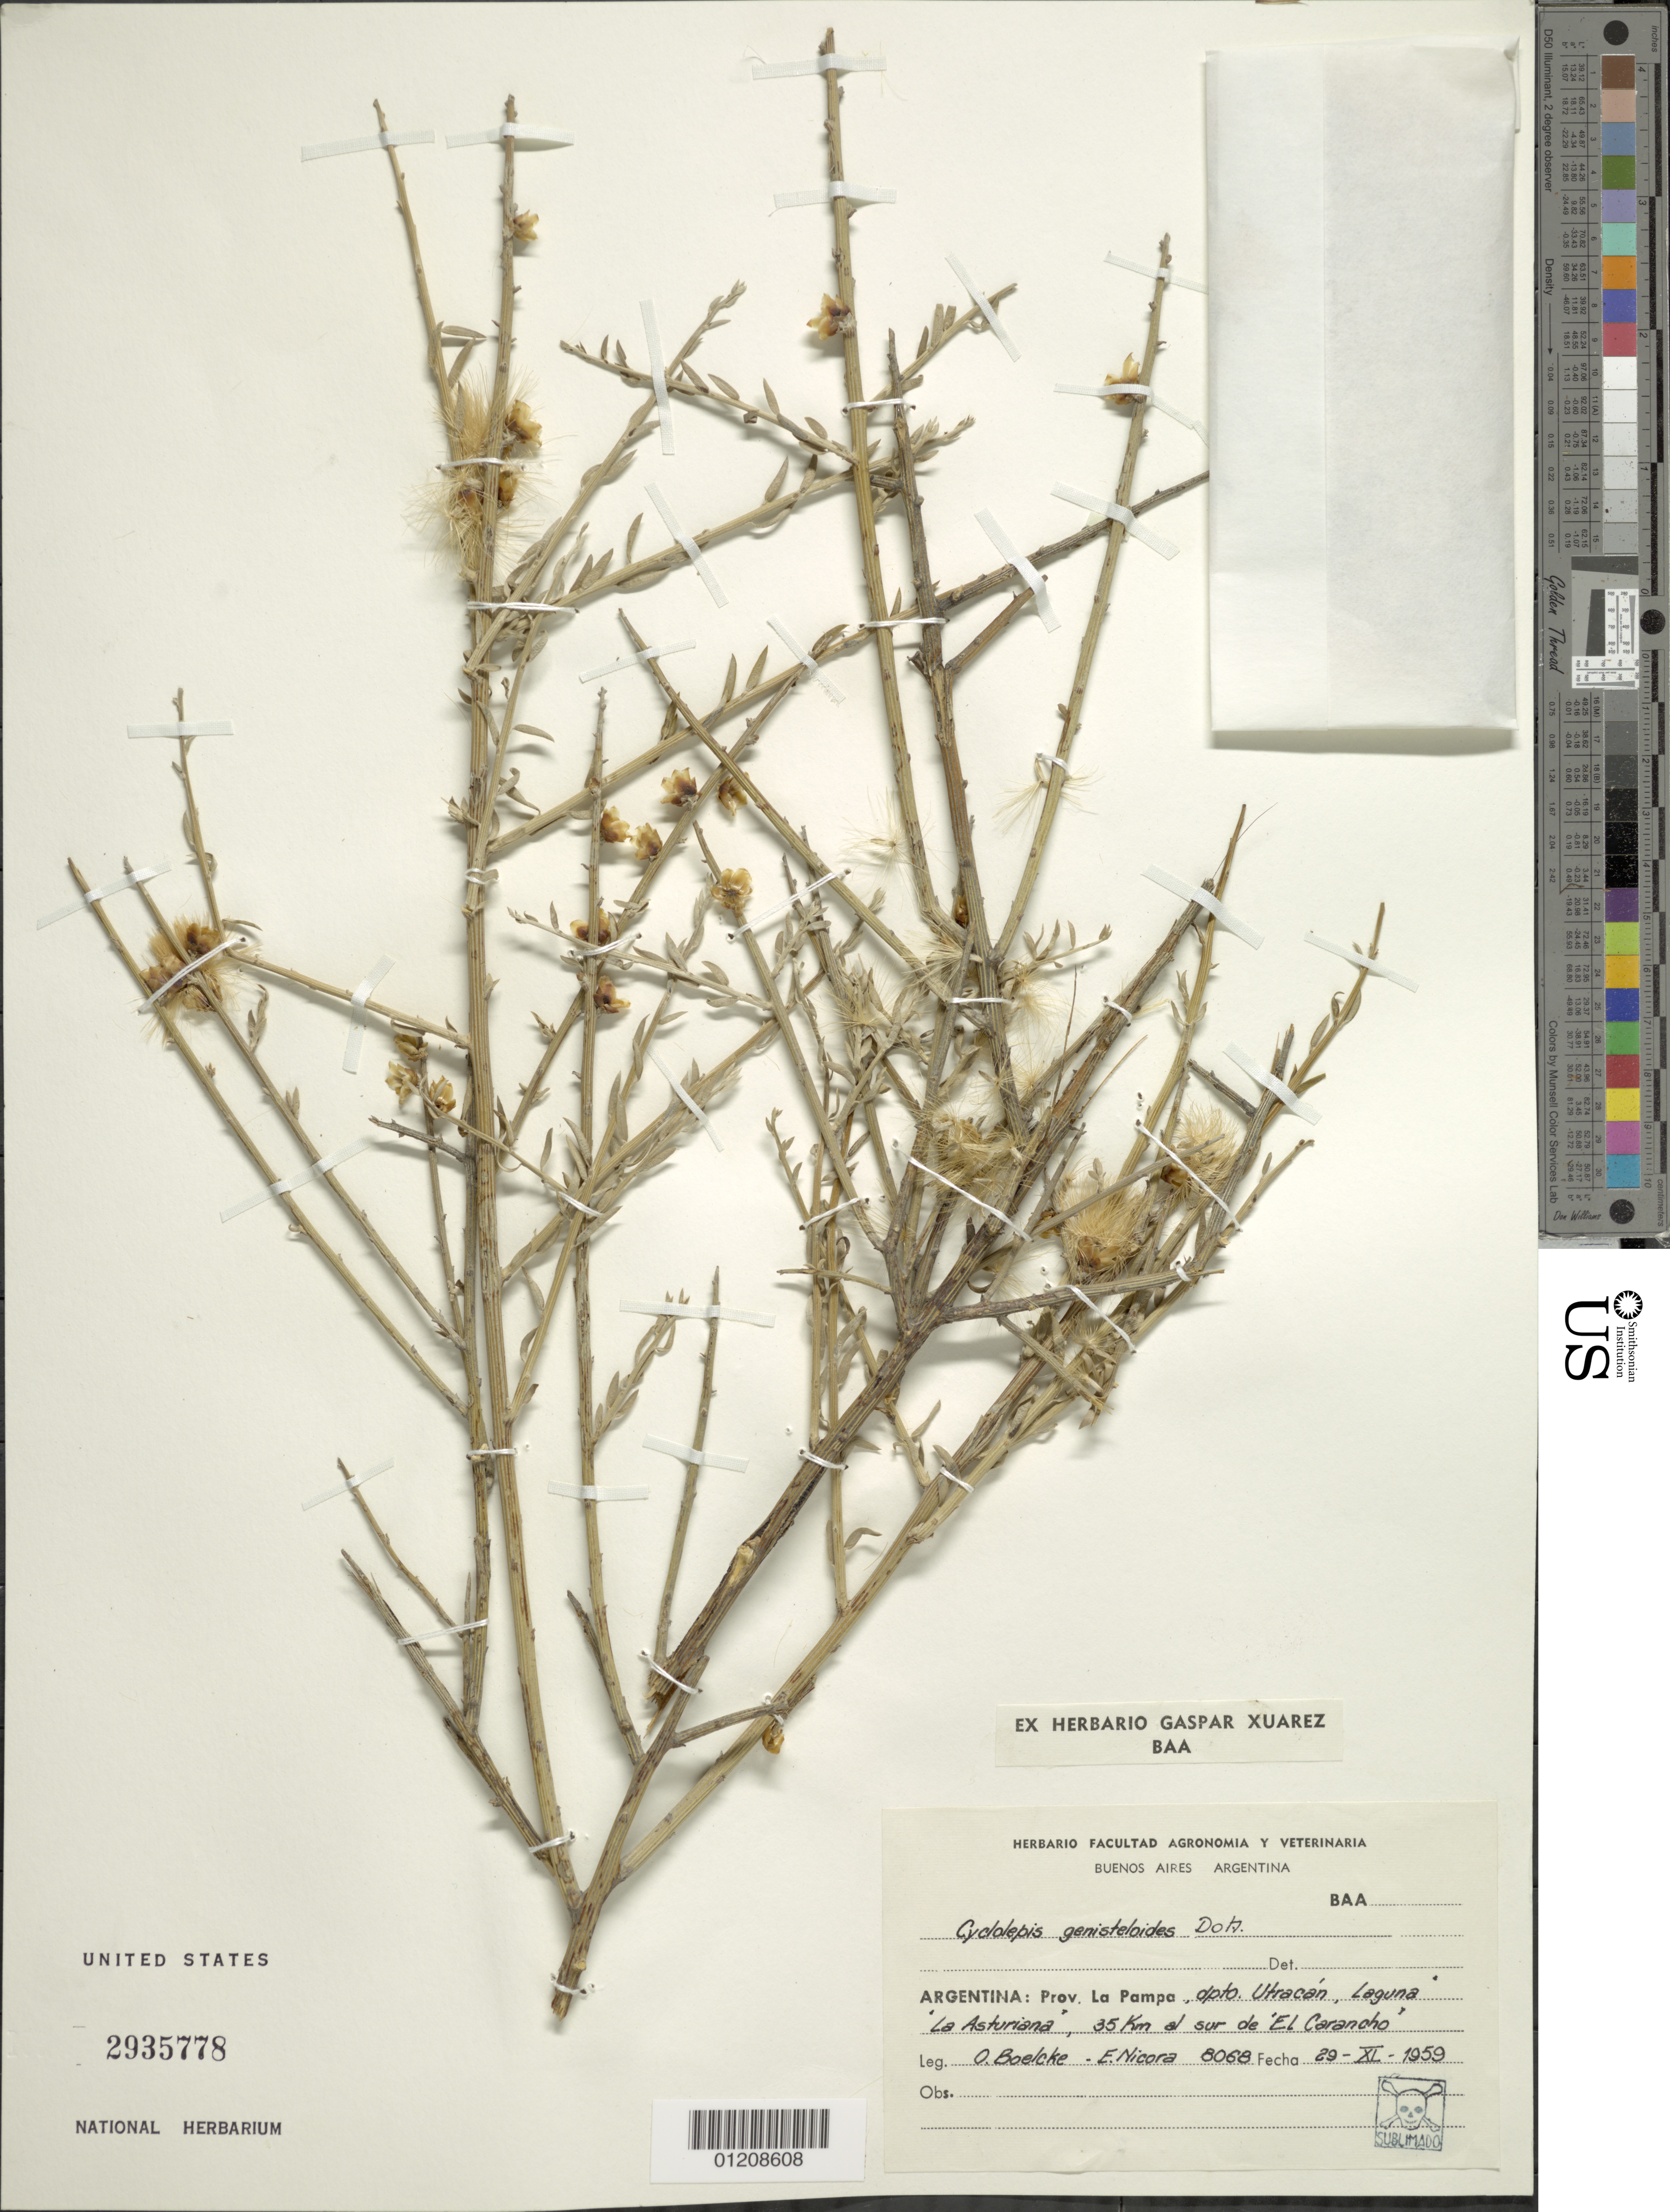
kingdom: Plantae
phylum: Tracheophyta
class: Magnoliopsida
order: Asterales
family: Asteraceae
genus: Cyclolepis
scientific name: Cyclolepis genistoides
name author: Gill. ex D. Don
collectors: O. Boelcke & E. Nicora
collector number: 8068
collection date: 1959-11-29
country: Argentina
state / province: La Pampa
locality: Dto. Utracan, Leguna "La Asturiana", 35 km al sur de "El Carancho"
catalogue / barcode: US 2935778